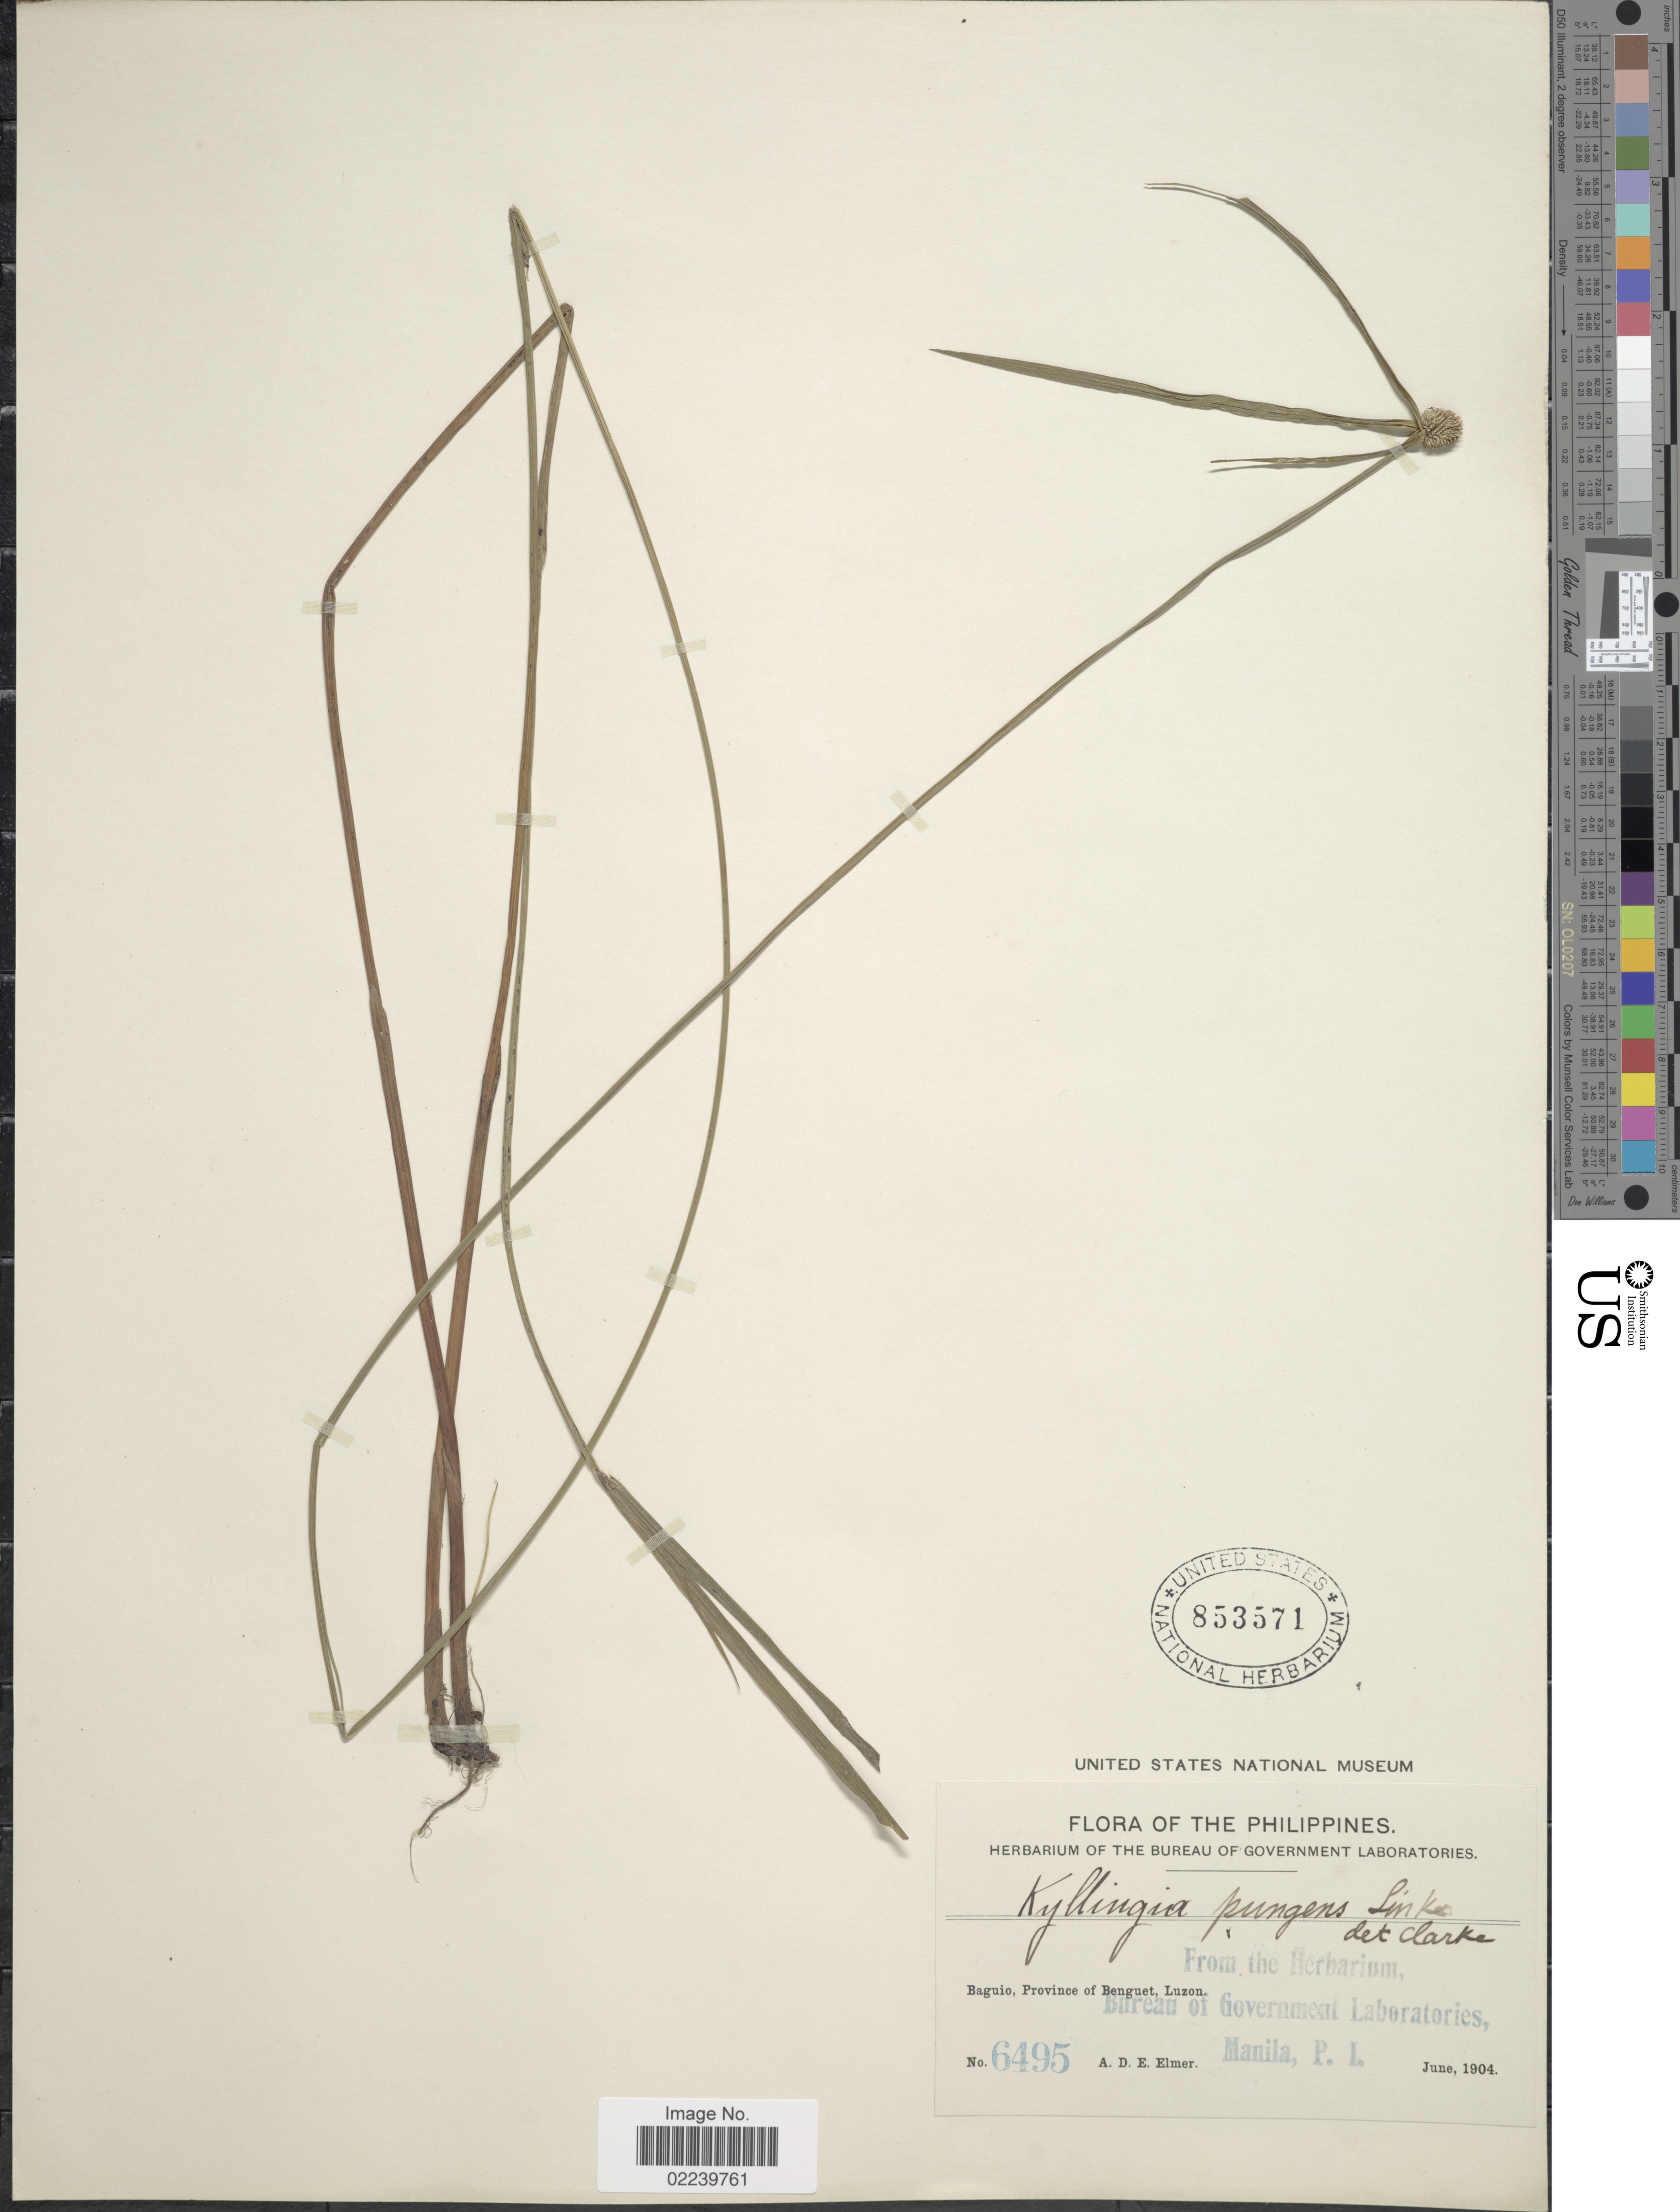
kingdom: Plantae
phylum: Tracheophyta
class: Liliopsida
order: Poales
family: Cyperaceae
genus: Cyperus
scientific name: Cyperus melanospermus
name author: (Nees) Valck. Sur.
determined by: Strong, M. T., (US), Smithsonian Institution - National Museum of Natural History (UNITED STATES)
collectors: A. D. E. Elmer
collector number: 6495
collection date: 1904-06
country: Philippines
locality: Baguio, Province of Benguet, Luzon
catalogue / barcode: US 853571